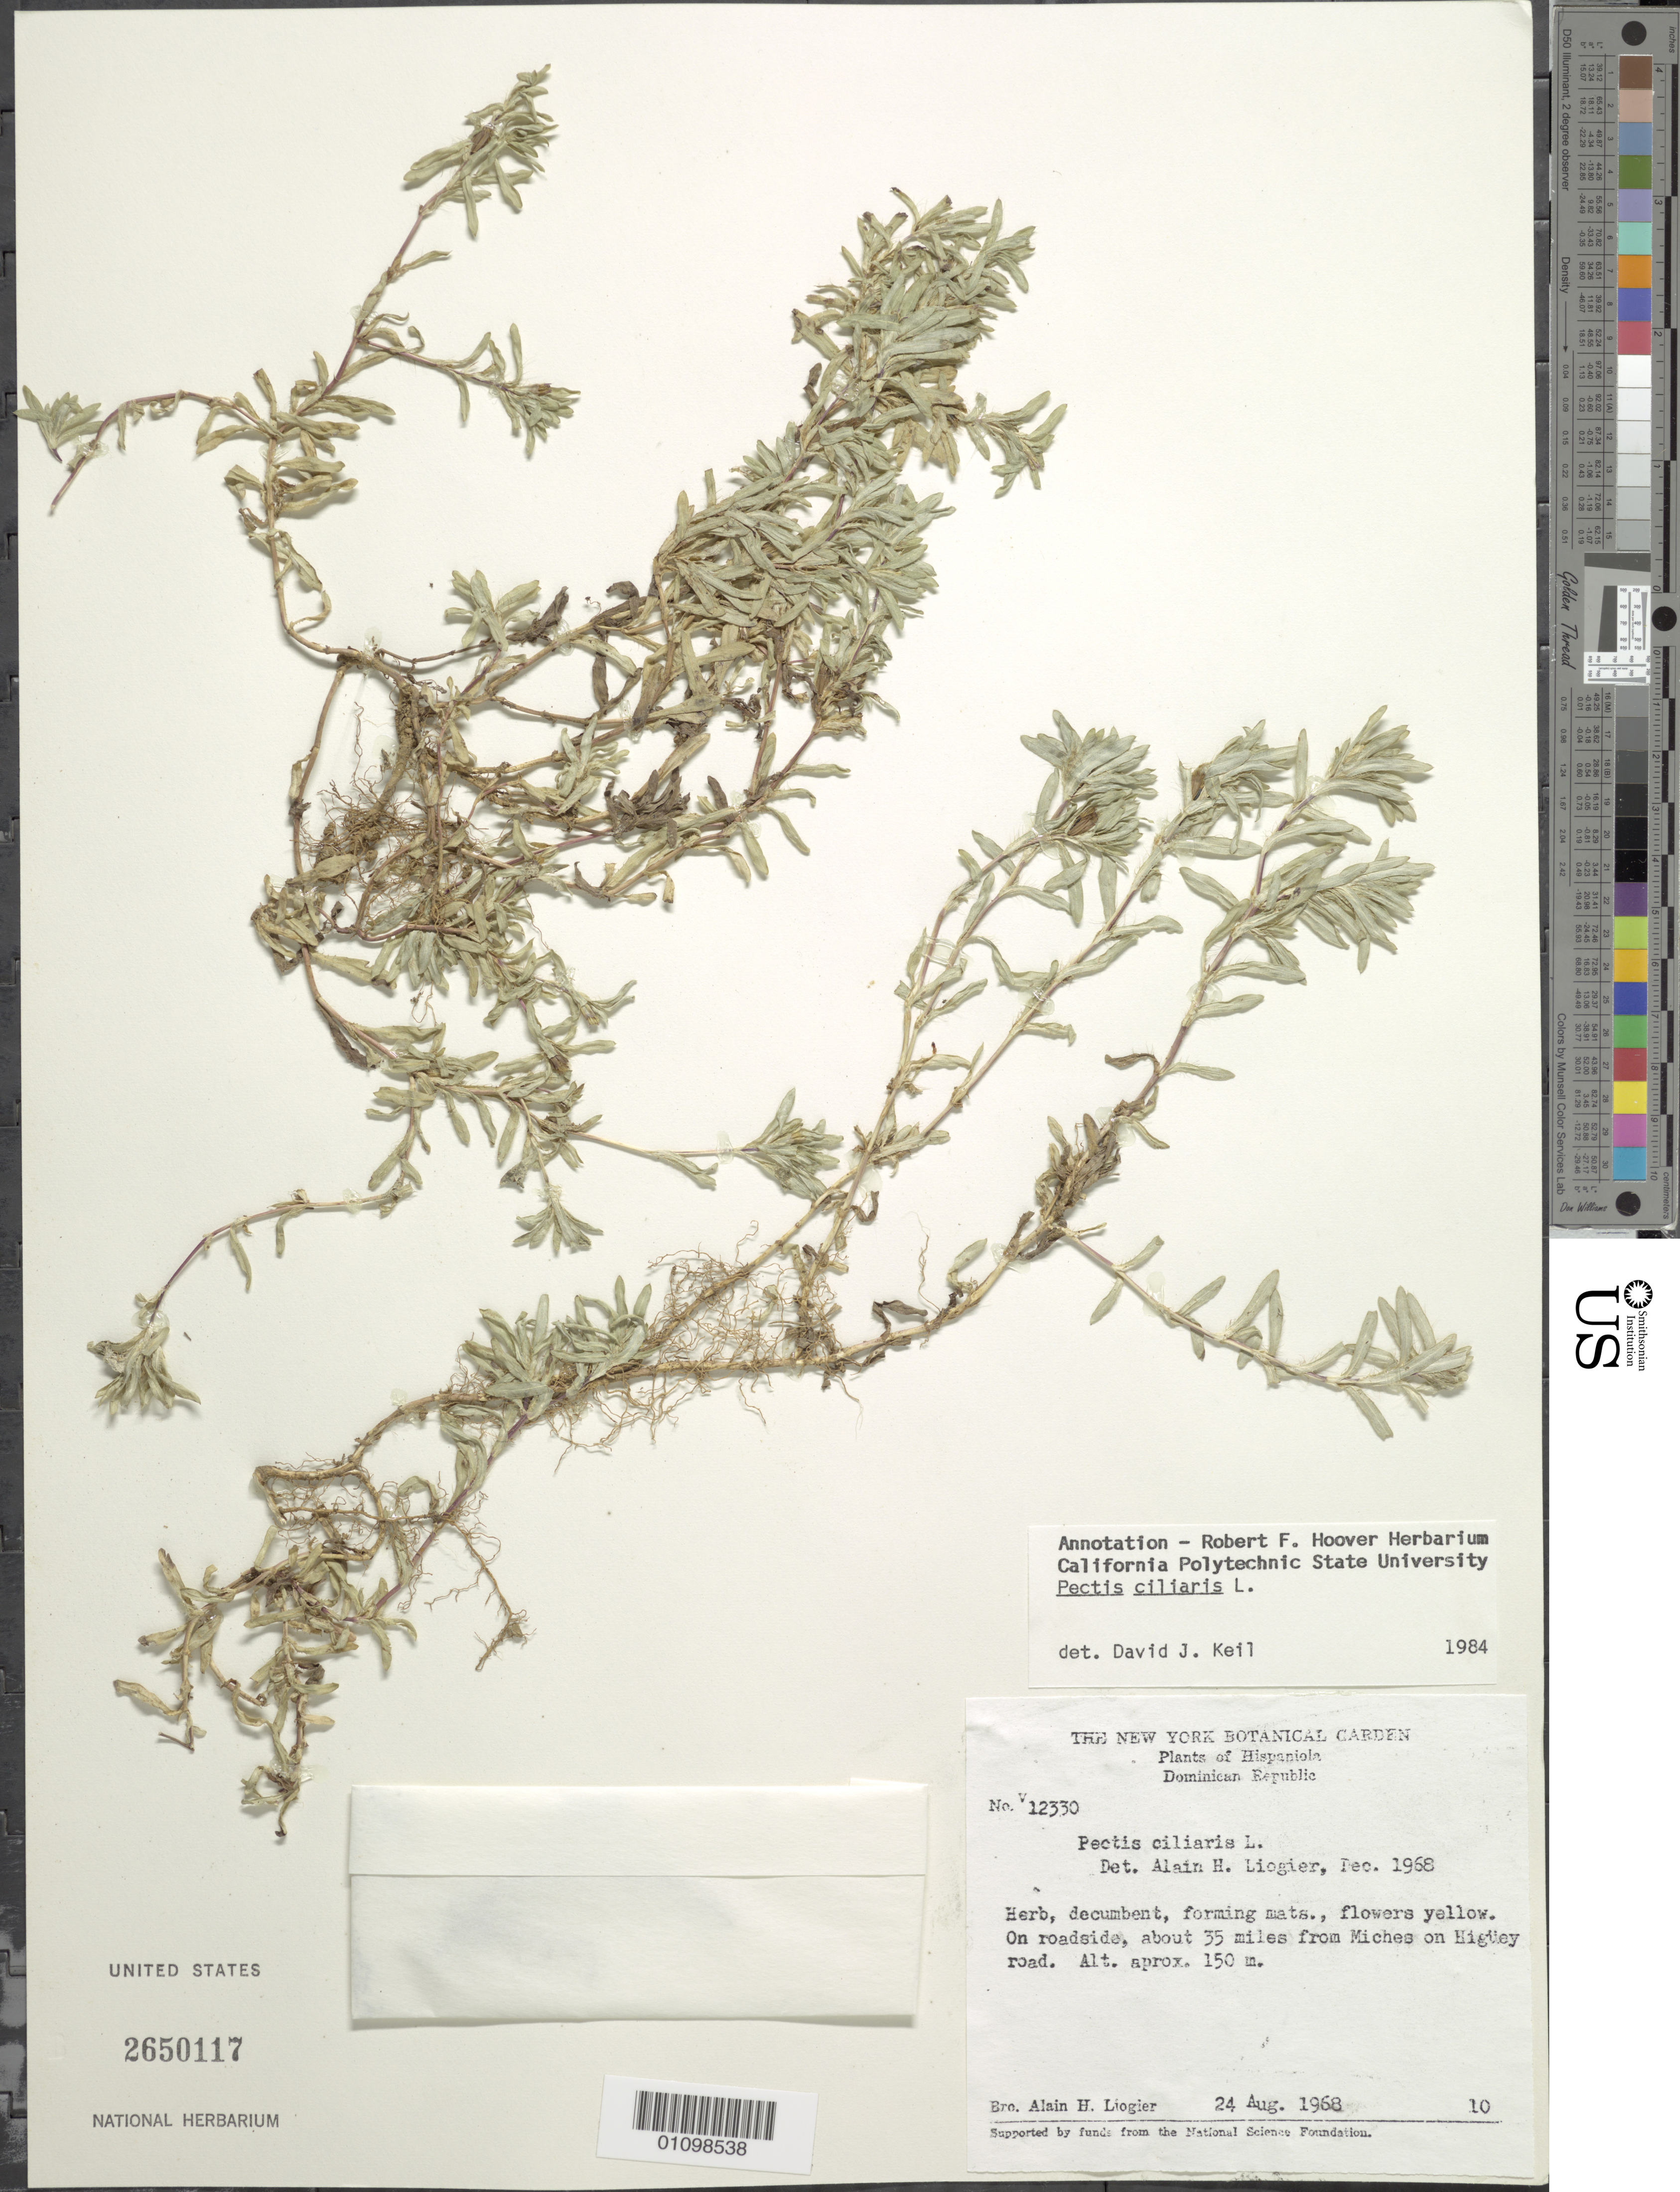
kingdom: Plantae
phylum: Tracheophyta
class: Magnoliopsida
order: Asterales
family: Asteraceae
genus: Pectis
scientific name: Pectis ciliaris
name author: L.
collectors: A. H. Liogier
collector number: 12330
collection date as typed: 24 Aug 1968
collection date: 1968-08-24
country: Dominican Republic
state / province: El Seibo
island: Hispaniola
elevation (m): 150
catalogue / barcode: US 2650117